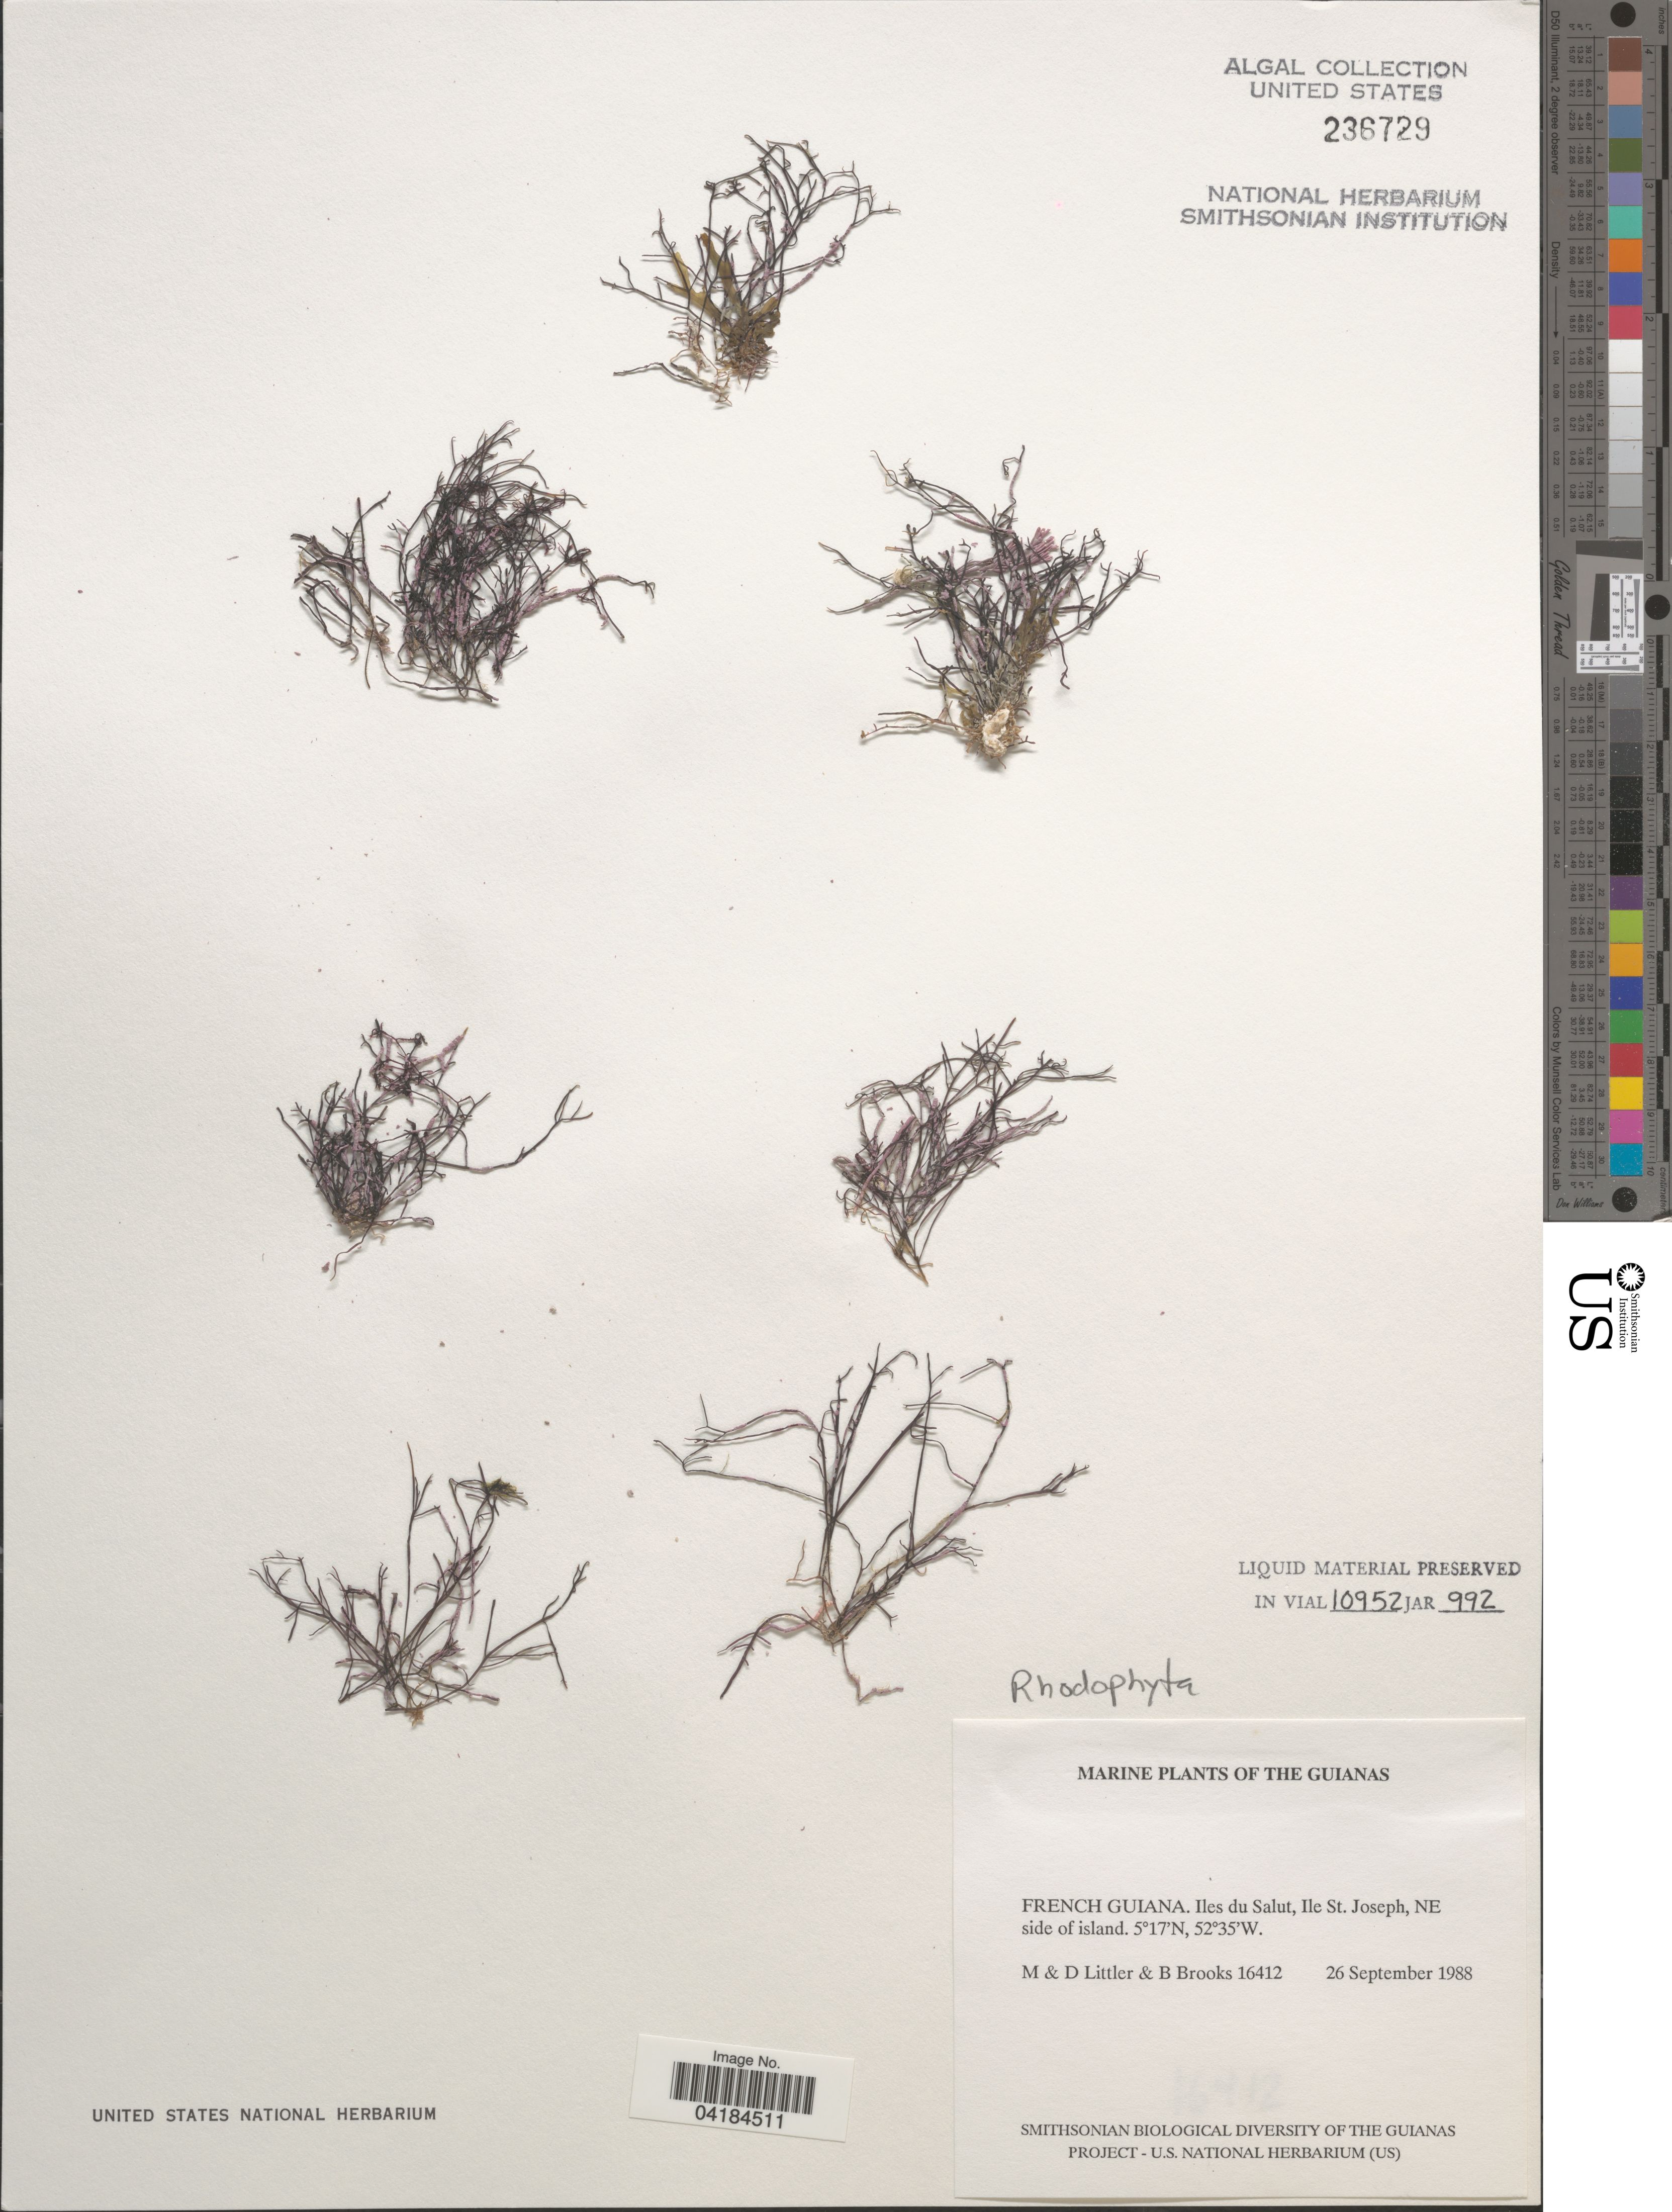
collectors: M. Littler, D. S. Littler & B. Brooks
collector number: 16412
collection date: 1988-09-26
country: French Guiana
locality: The Guianas. Iles du Salut, Ile St. Joseph, NE side of island.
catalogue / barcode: US 236729